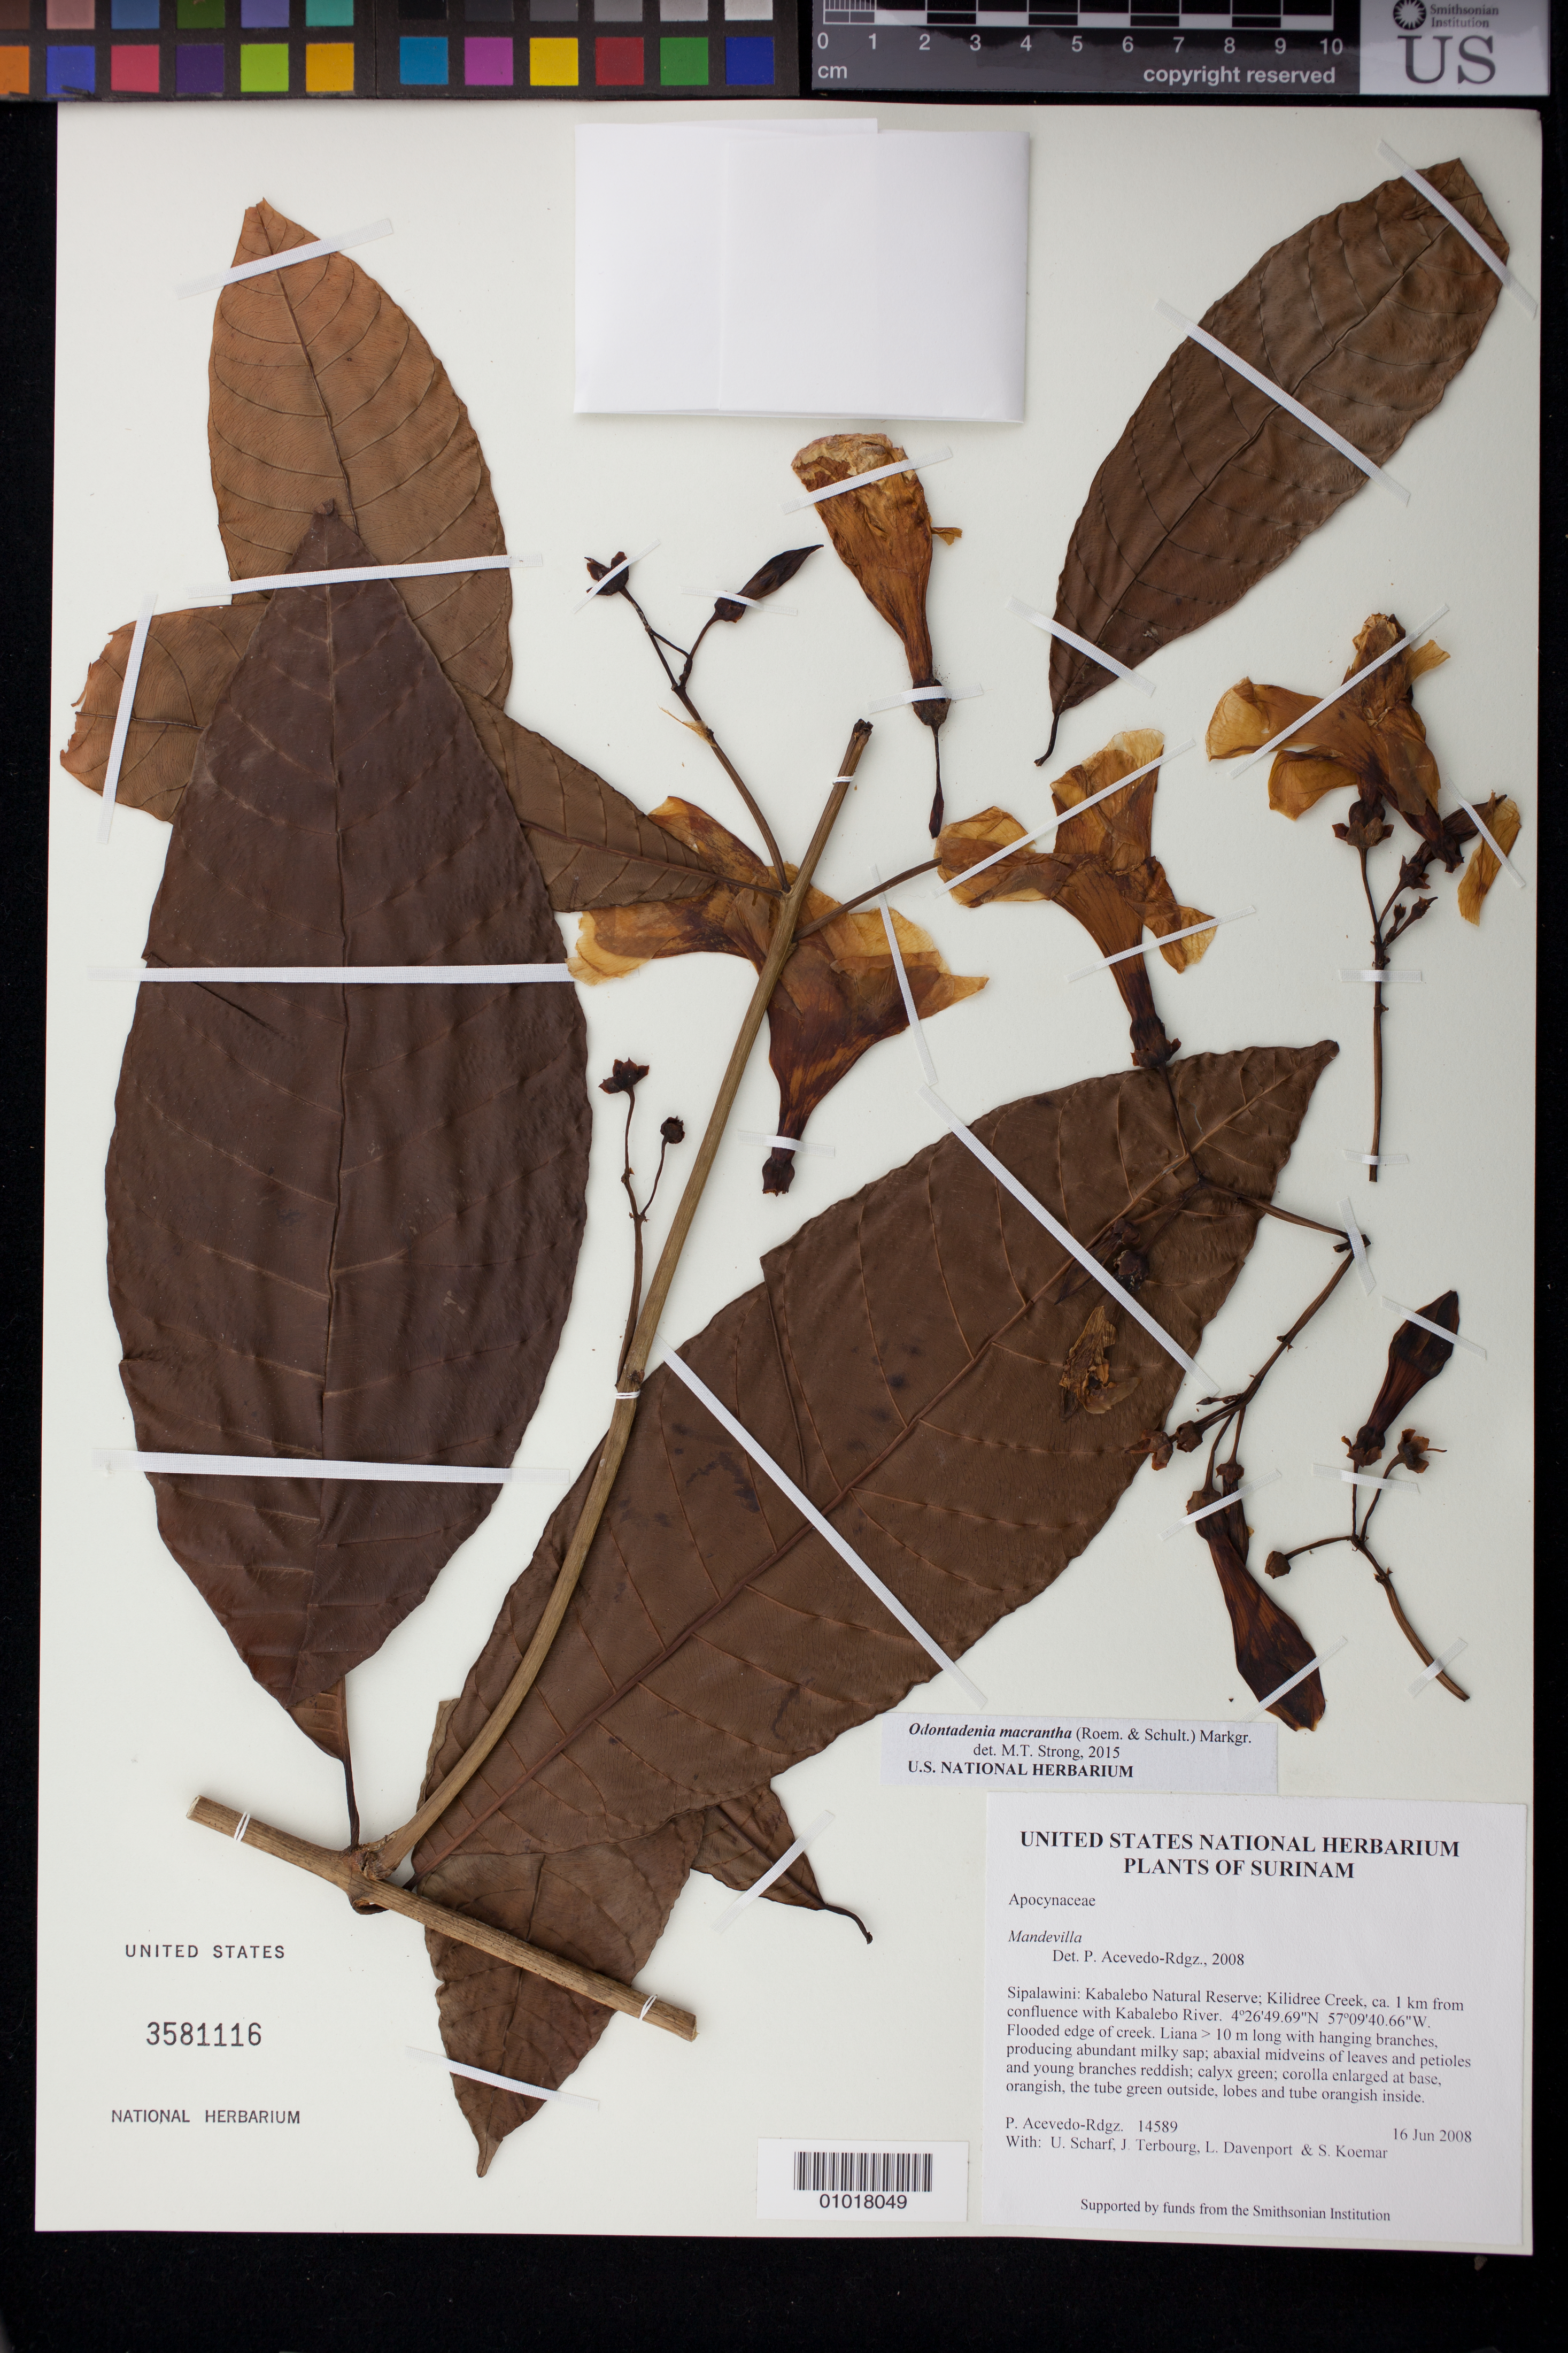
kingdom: Plantae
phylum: Tracheophyta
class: Magnoliopsida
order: Gentianales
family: Apocynaceae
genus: Odontadenia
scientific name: Odontadenia macrantha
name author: (Roem. & Schult.) Markgr.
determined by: Strong, M. T., (US), Smithsonian Institution - National Museum of Natural History (UNITED STATES)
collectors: P. Acevedo-Rodr., U. Scharf, J. Terbourg, L. Davenport & S. Koemar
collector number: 14589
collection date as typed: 16 Jun 2008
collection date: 2008-06-16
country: Suriname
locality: Sipalawini: Kabalebo Natural Reserve; Kilidree Creek, ca. 1 km from confluence with Kabalebo River.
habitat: Flooded edge of creek.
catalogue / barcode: US 3581116